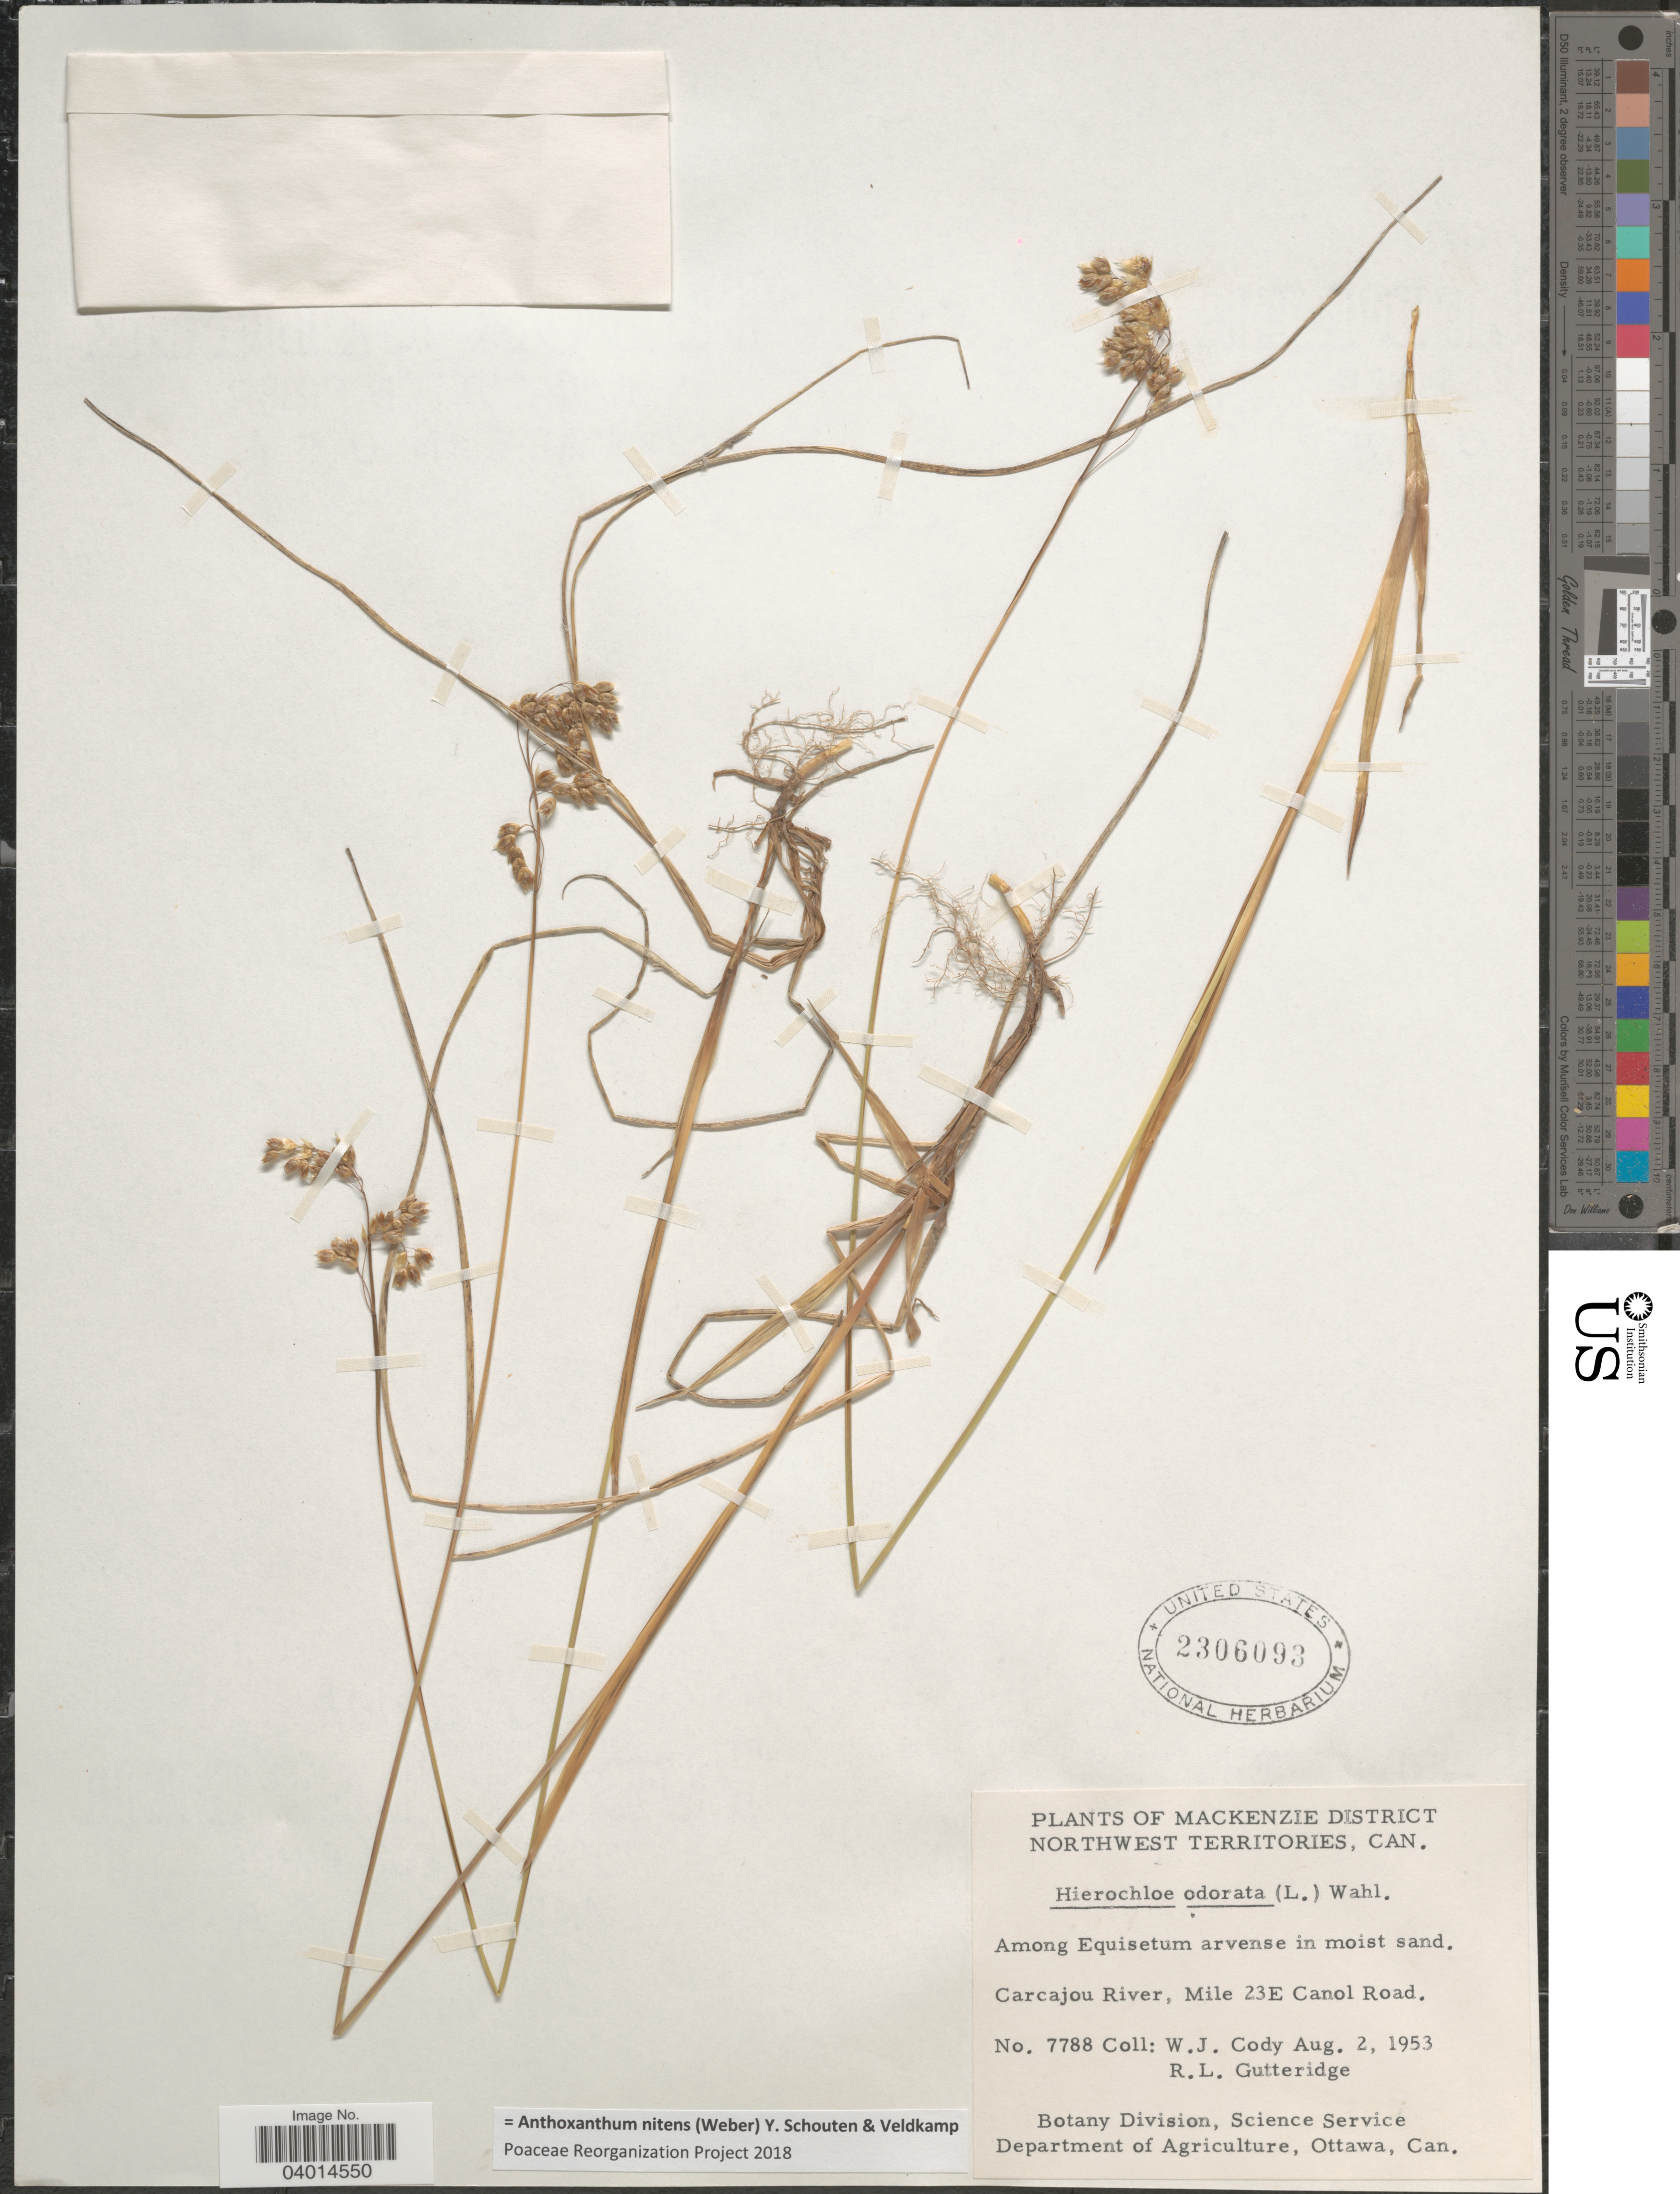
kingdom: Plantae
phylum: Tracheophyta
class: Liliopsida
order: Poales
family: Poaceae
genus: Anthoxanthum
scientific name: Anthoxanthum nitens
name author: (G.H. Weber) R.T.A. Schouten & Veldkamp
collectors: W. Cody & R. Gutteridge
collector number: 7788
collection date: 1953-08-02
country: Canada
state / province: Northwest Territories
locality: Mackenzie District. Carcajou River, Mile 23E Canol Road.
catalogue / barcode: US 2306093